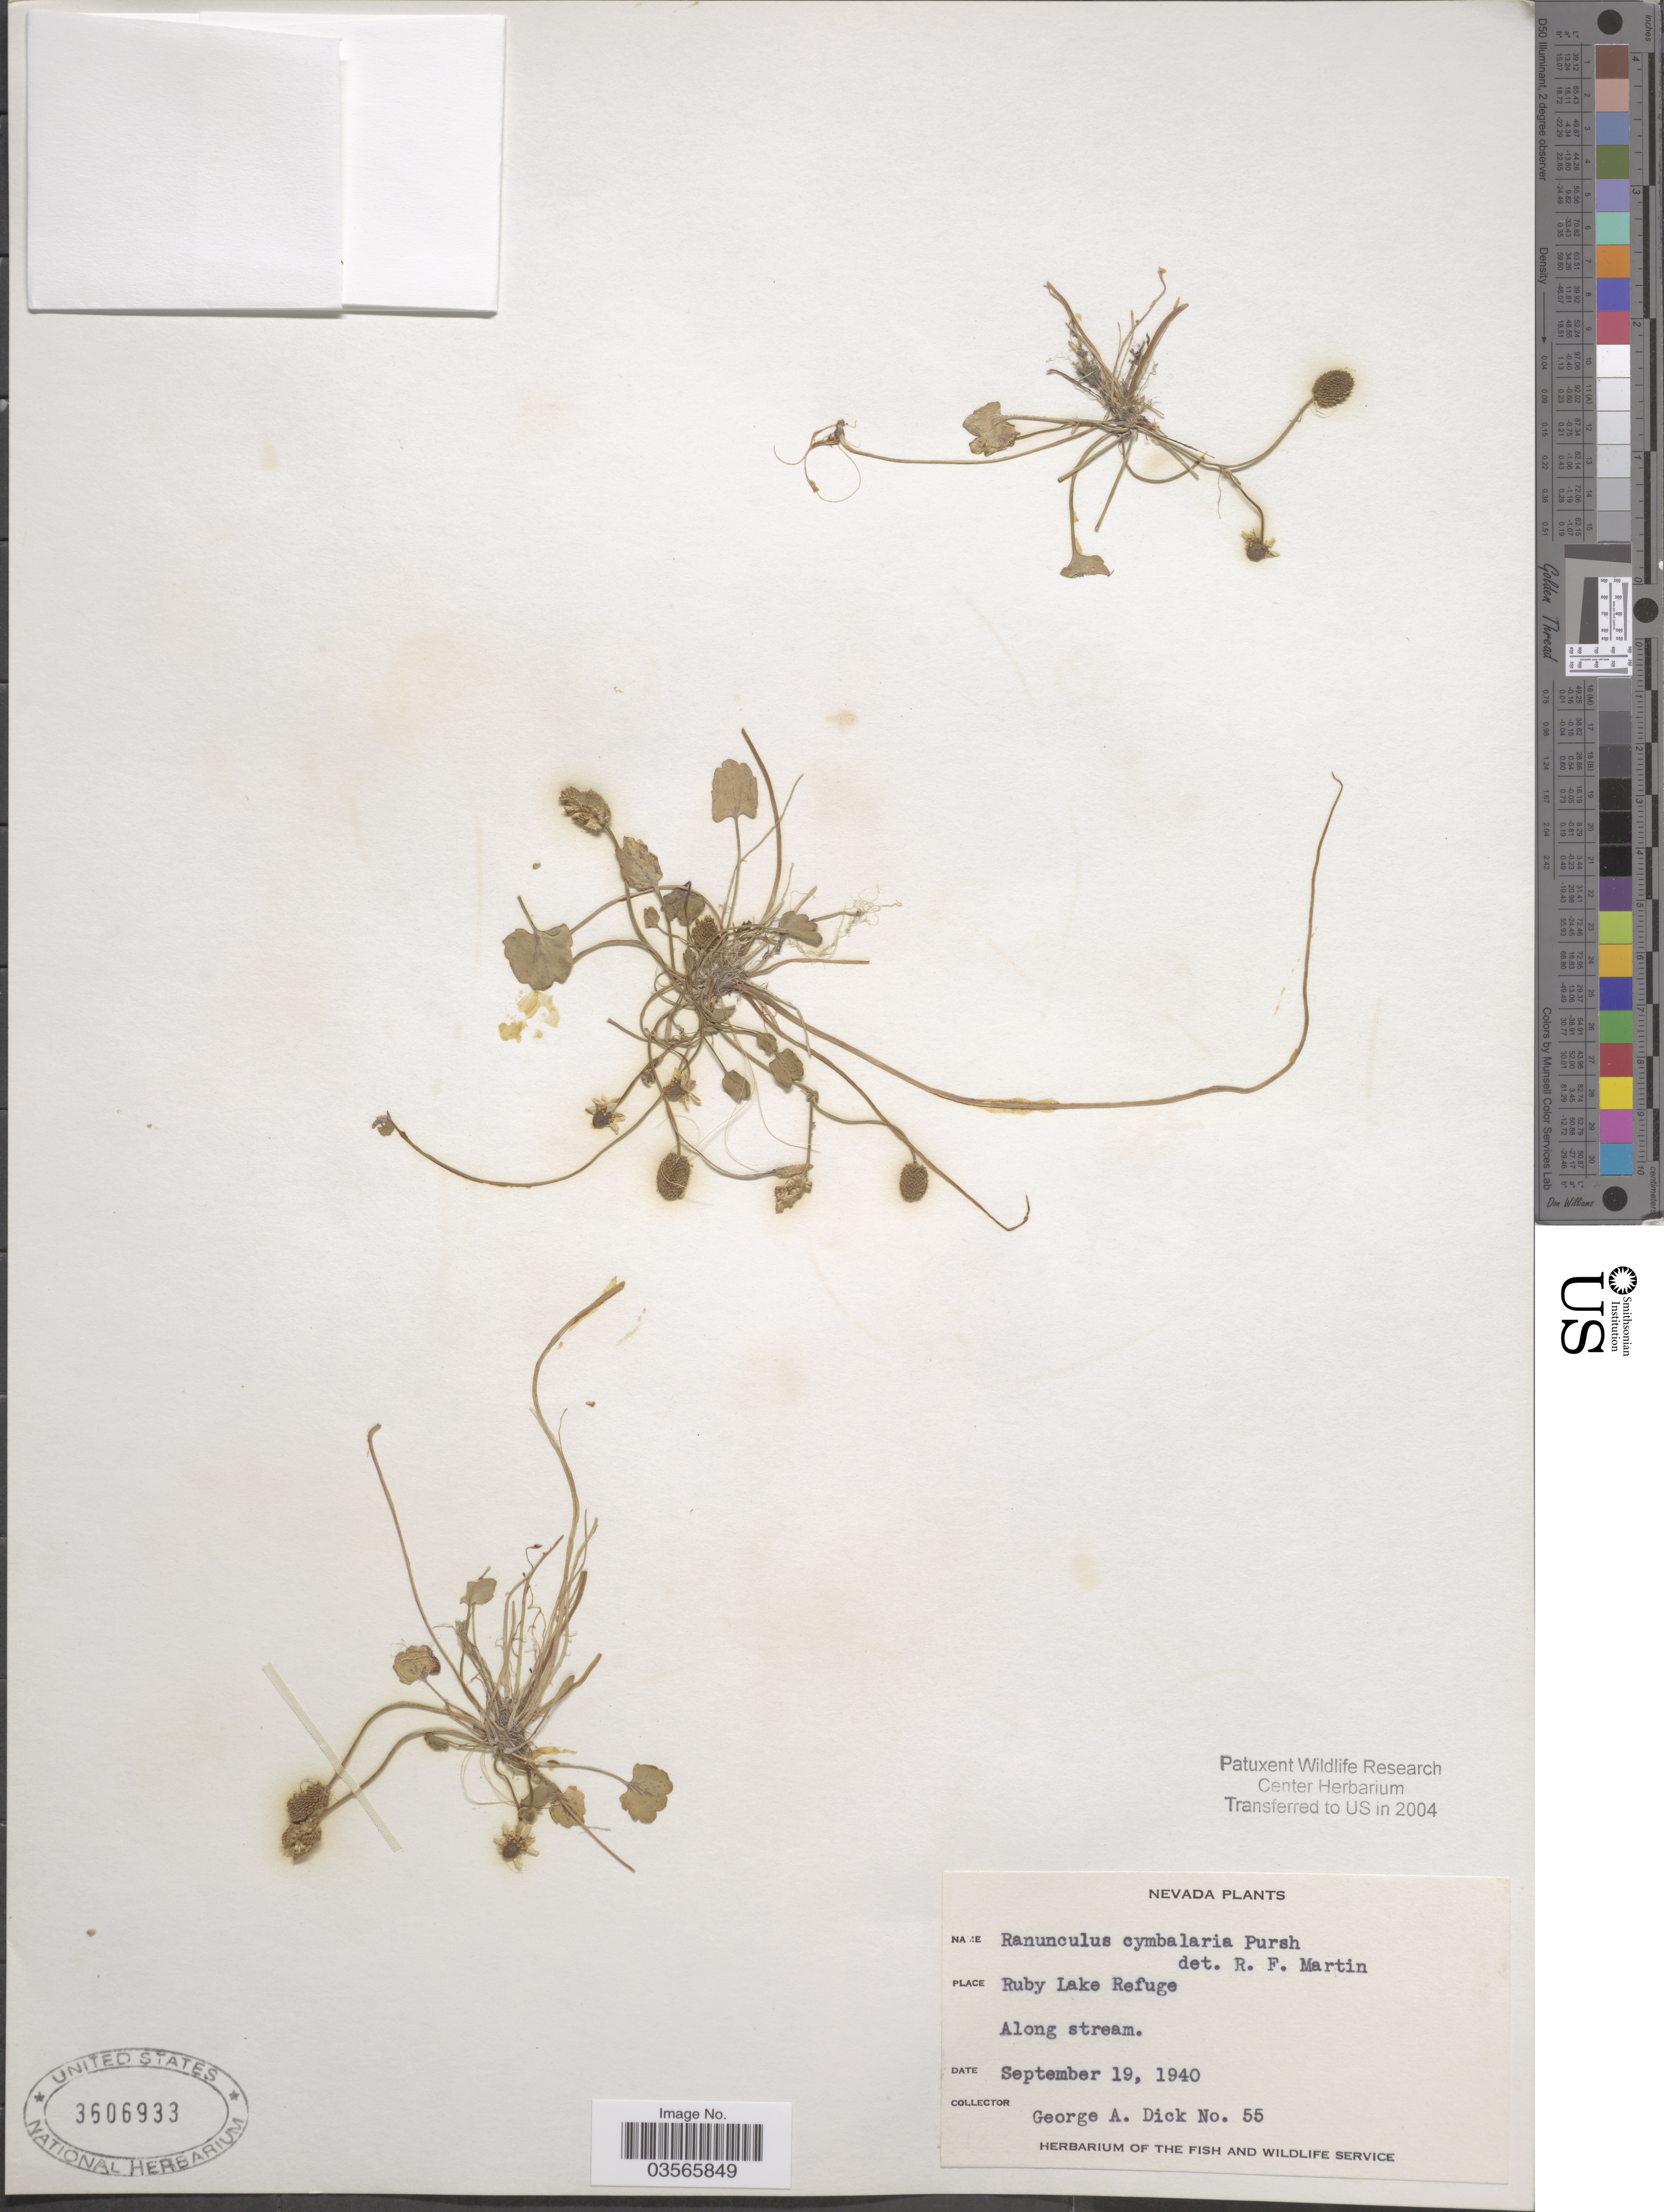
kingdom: Plantae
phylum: Tracheophyta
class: Magnoliopsida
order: Ranunculales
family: Ranunculaceae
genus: Halerpestes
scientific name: Halerpestes cymbalaria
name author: (Pursh) Greene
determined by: Strong, M. T., (US), Smithsonian Institution - National Museum of Natural History (UNITED STATES)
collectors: G. Dick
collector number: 55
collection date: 1940-09-19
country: United States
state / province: Nevada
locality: Ruby Lake Refuge. Along stream.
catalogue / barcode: US 3606933